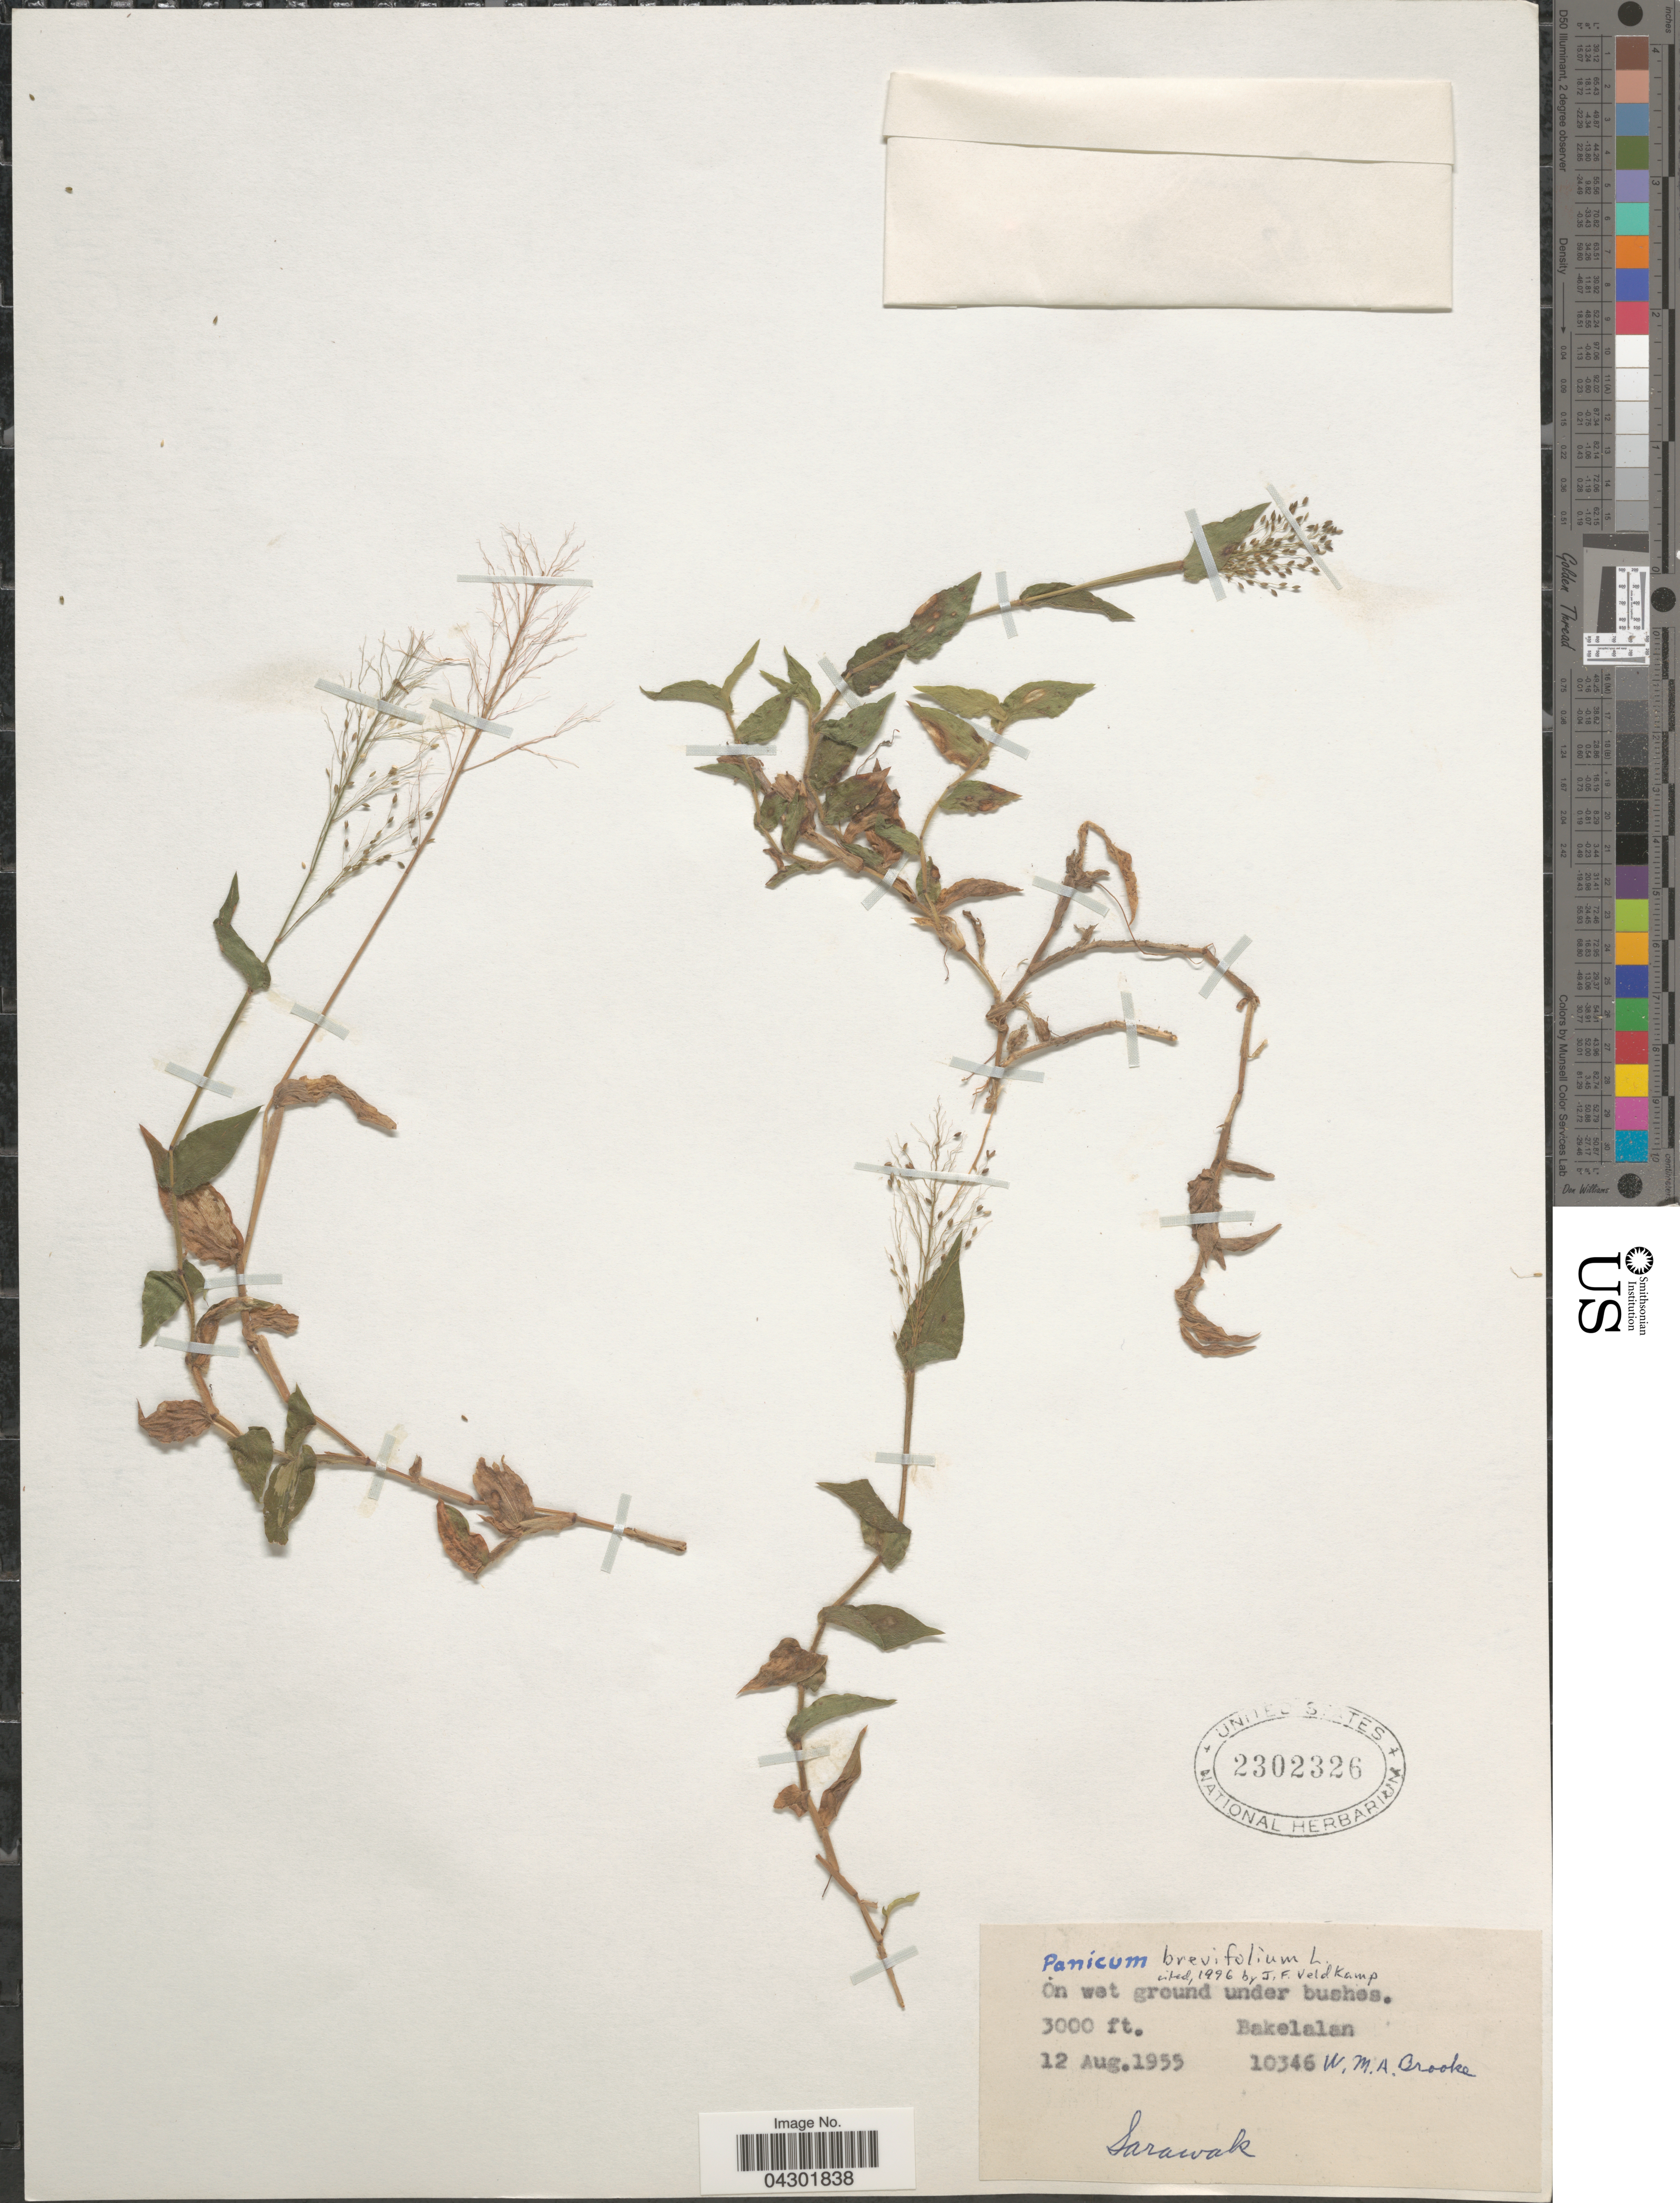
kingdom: Plantae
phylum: Tracheophyta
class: Liliopsida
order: Poales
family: Poaceae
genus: Panicum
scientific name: Panicum brevifolium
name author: L.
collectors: W. Brooke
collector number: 10346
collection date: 1955-08-12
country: Malaysia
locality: On wet ground under bushes. Bakelalan. Larawak.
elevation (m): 914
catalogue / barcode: US 2302326